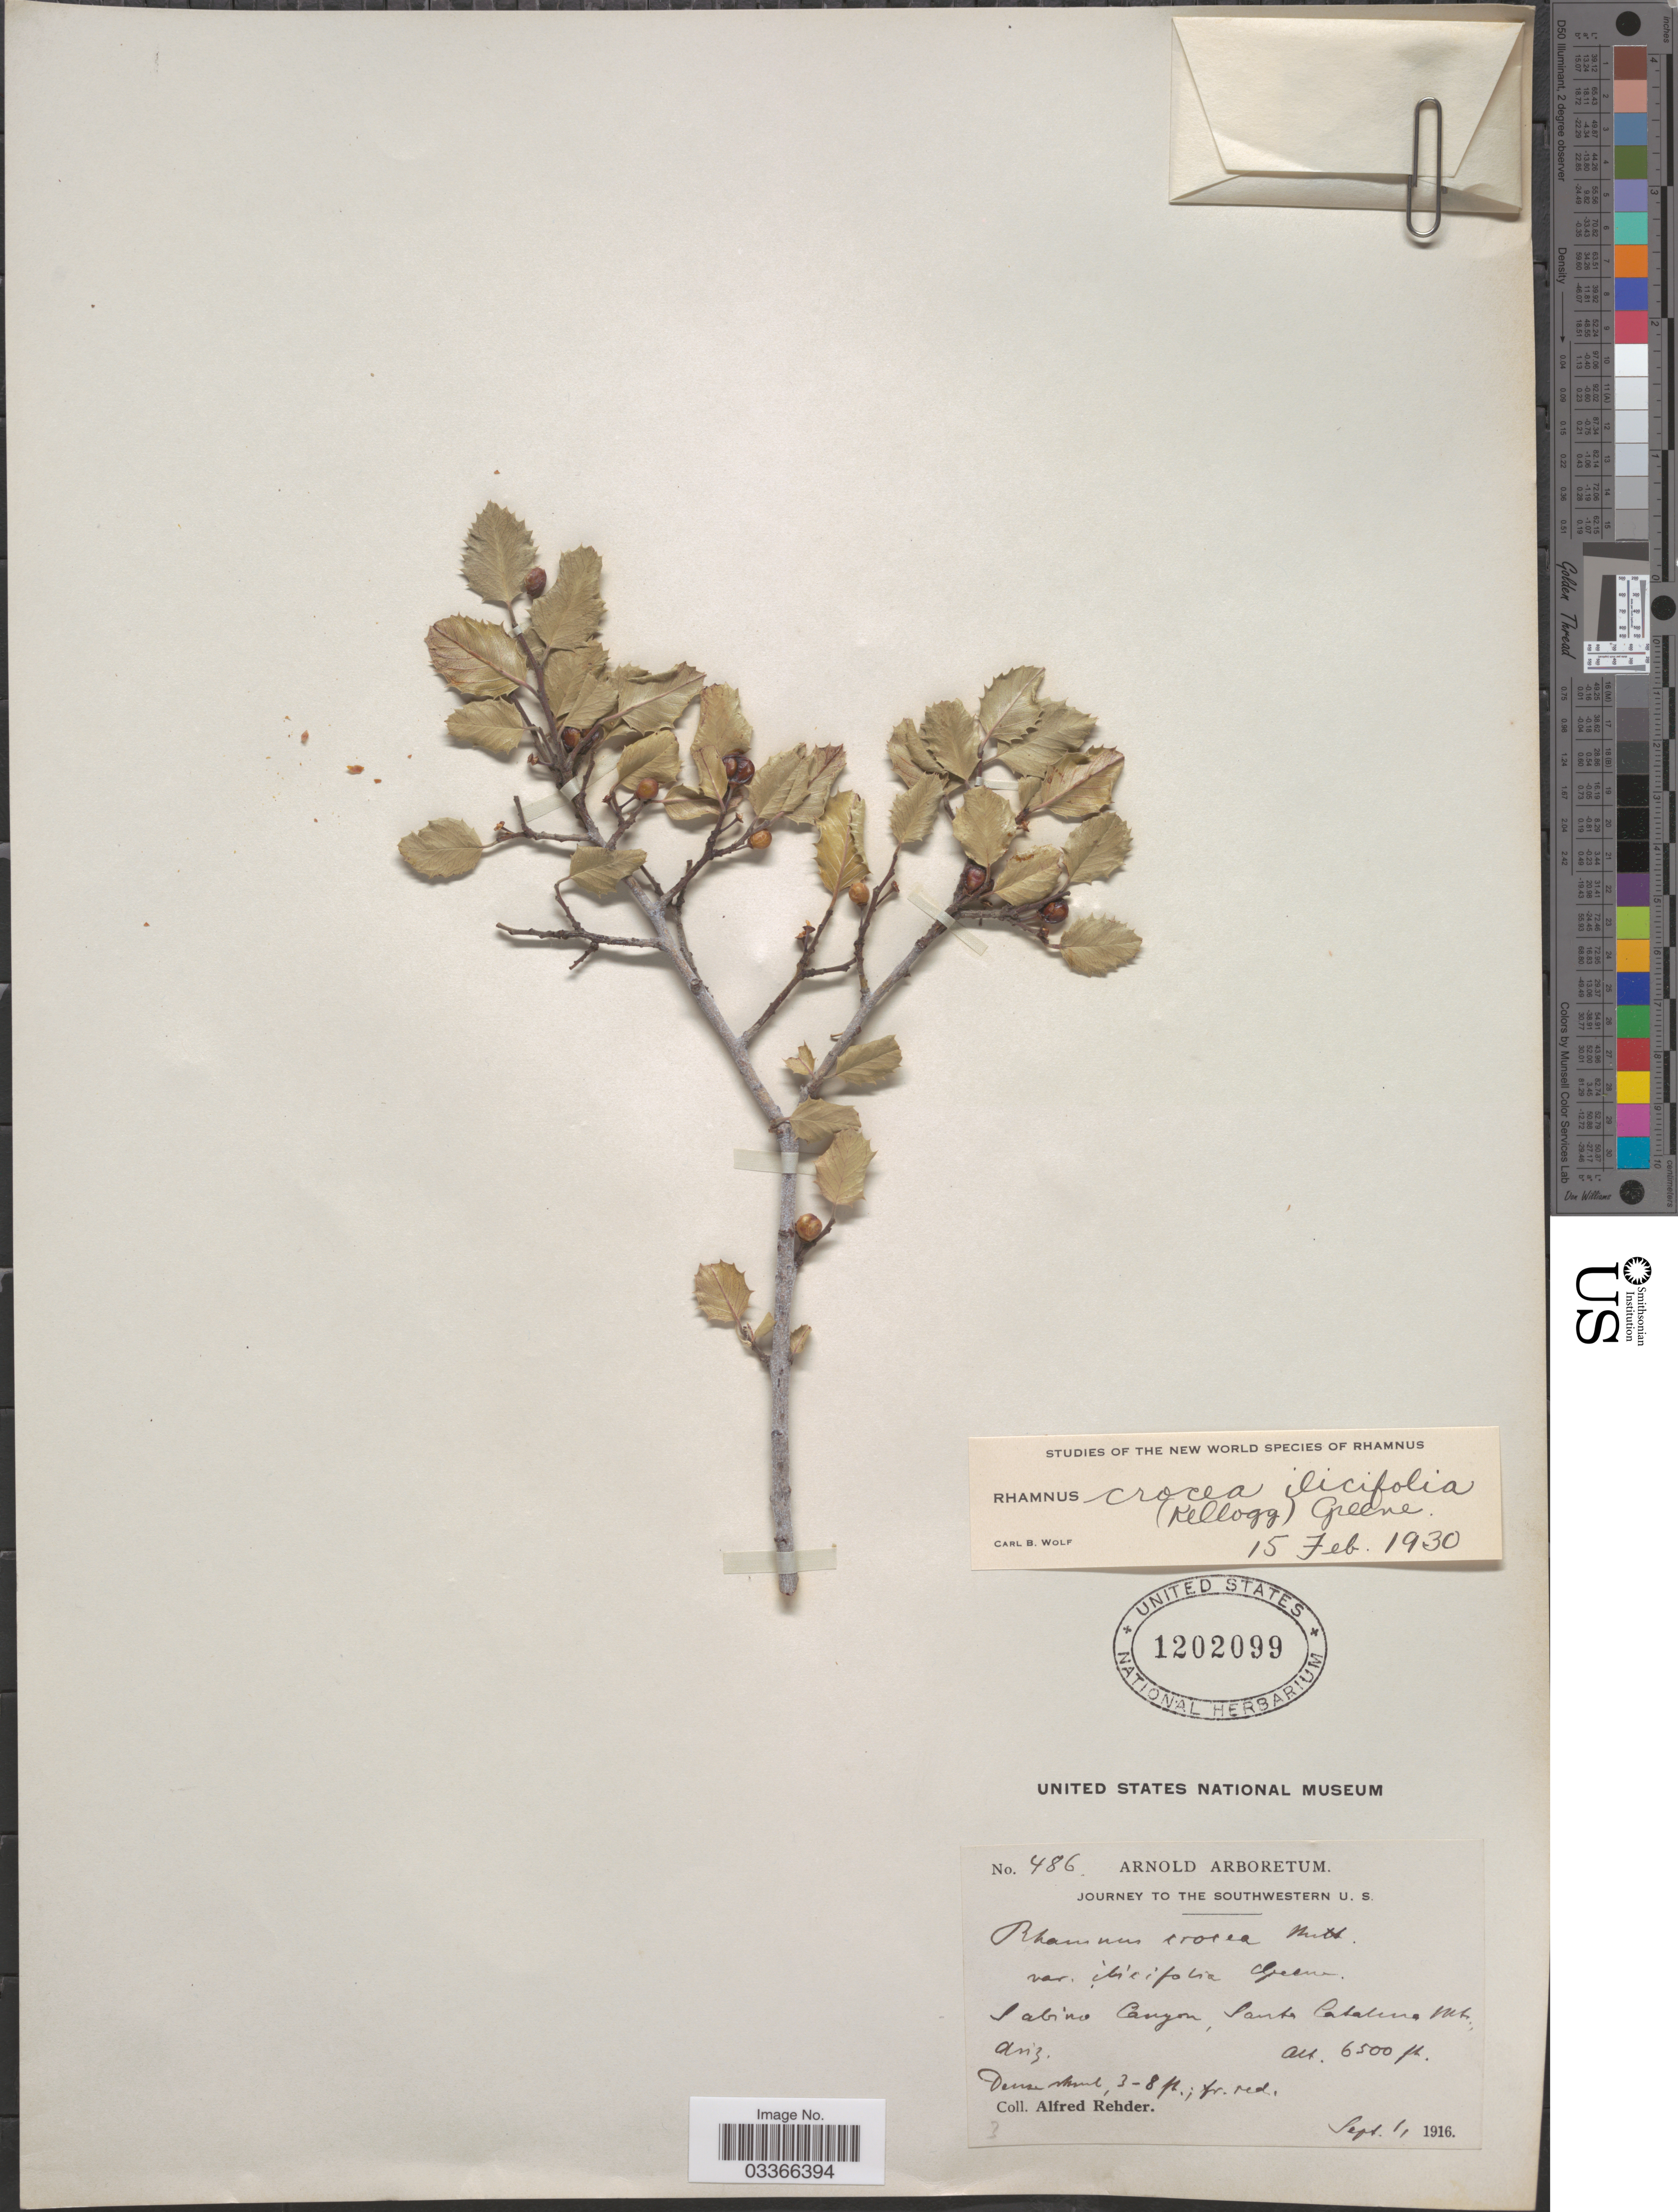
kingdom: Plantae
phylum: Tracheophyta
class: Magnoliopsida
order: Rosales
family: Rhamnaceae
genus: Rhamnus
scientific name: Rhamnus crocea var. ilicifolia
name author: (Kellogg) Greene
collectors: A. Rehder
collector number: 486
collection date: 1916-09-01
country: United States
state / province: Arizona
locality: Southwestern U. S. Sabino Canyon, Santa Catalina Mts.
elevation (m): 1981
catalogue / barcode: US 1202099